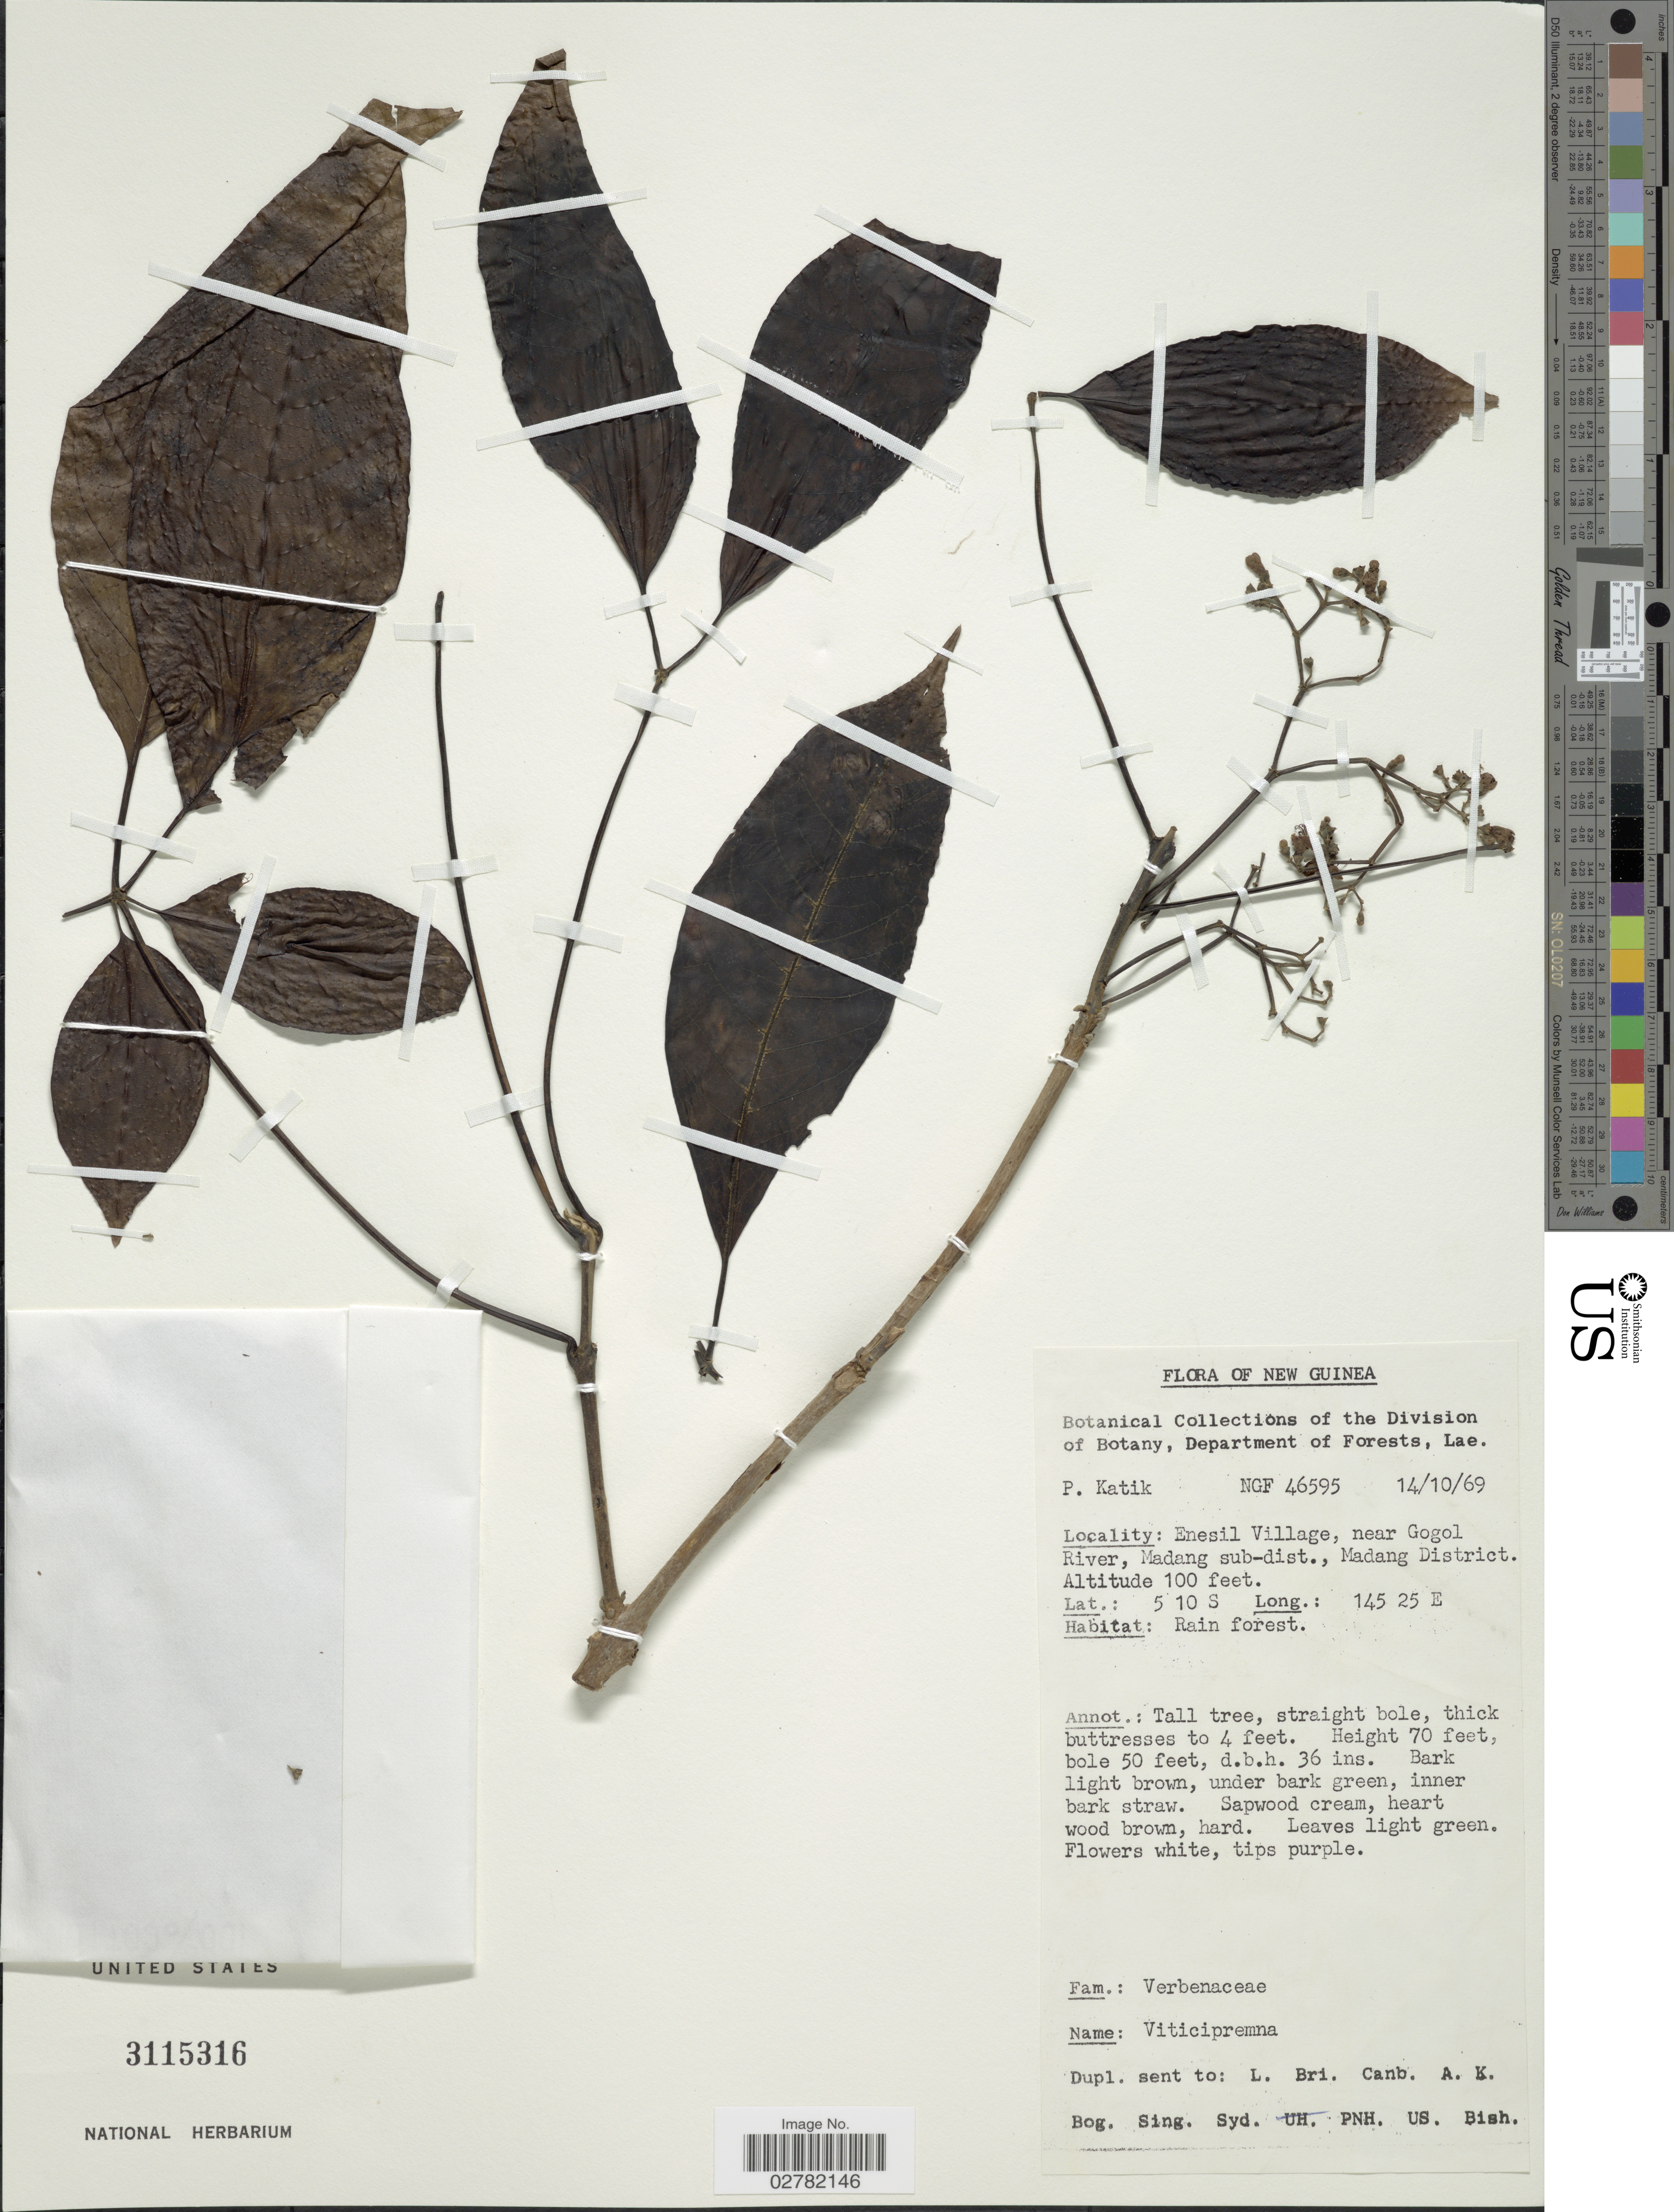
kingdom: Plantae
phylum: Tracheophyta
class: Magnoliopsida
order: Lamiales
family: Lamiaceae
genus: Viticipremna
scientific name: Viticipremna sp.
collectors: P. Katik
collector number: NGF46595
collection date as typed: Transcribed d/m/y: 14/10/69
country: Papua New Guinea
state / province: Madang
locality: New Guinea. Enesil Village, near Gogol River, Madang sub-dsit., Madang District.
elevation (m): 30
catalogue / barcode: US 3115316